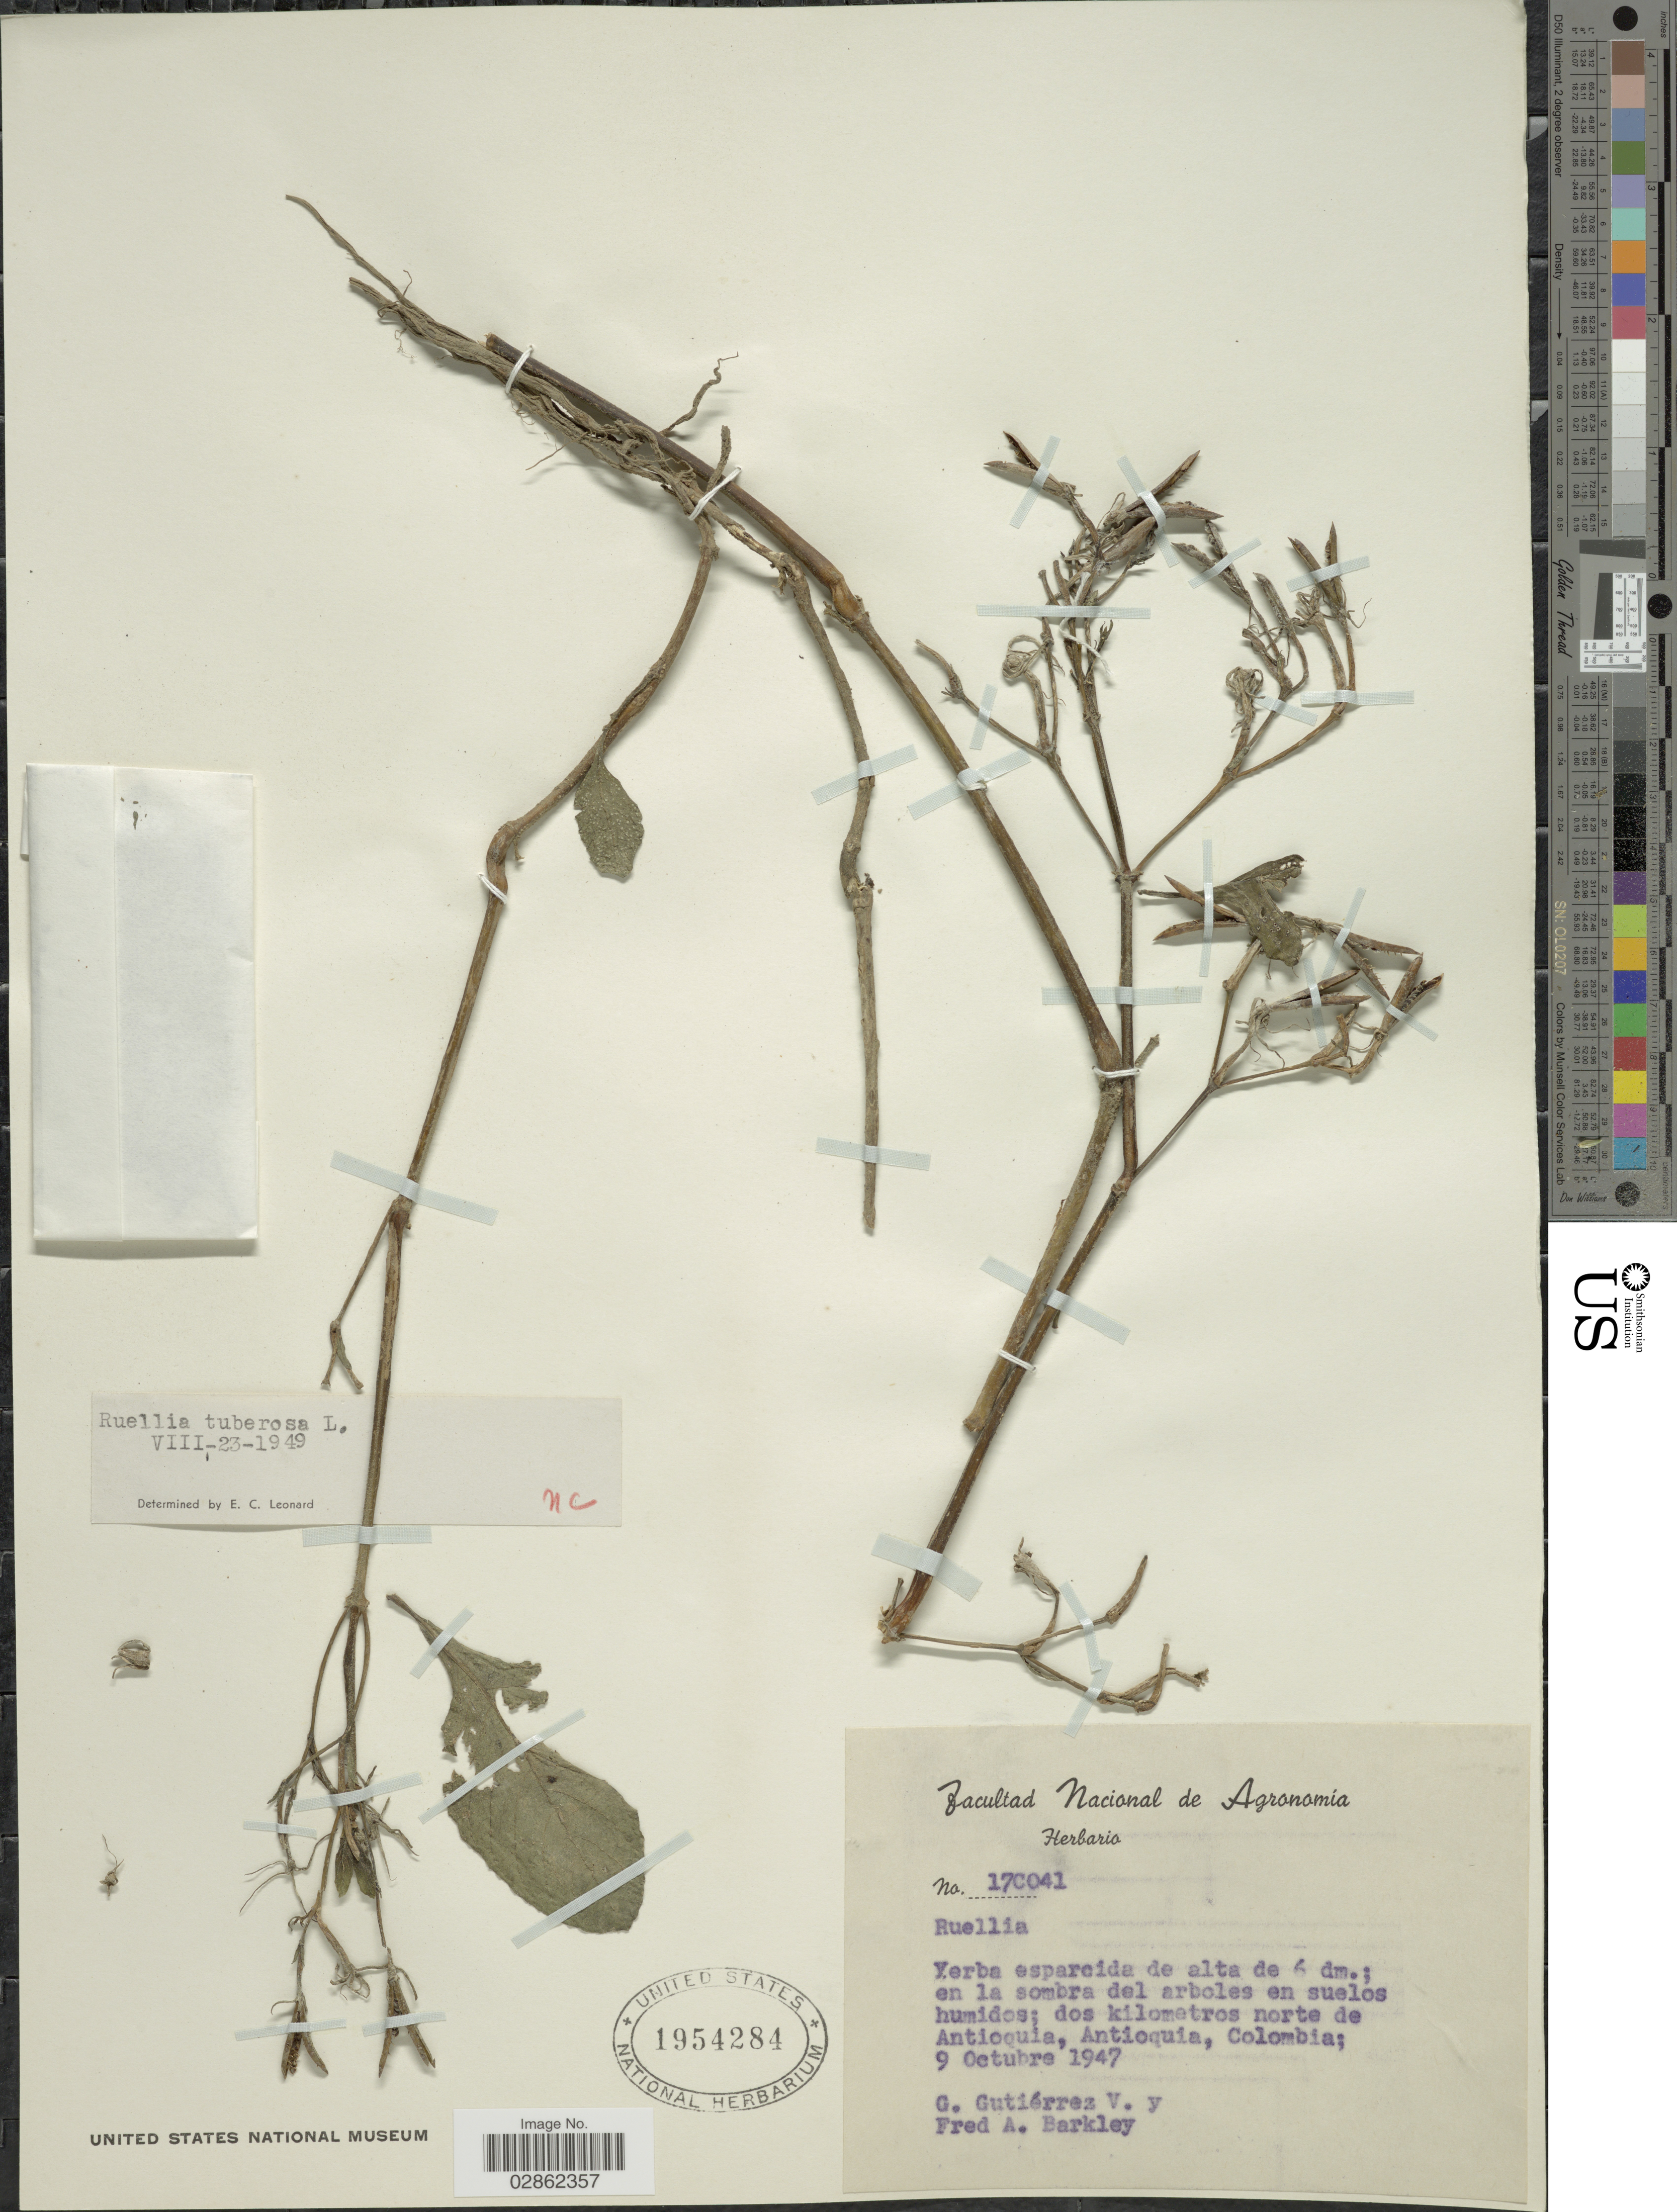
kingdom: Plantae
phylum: Tracheophyta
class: Magnoliopsida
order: Lamiales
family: Acanthaceae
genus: Ruellia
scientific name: Ruellia tuberosa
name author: L.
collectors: G. Gutiérrez V. & F. A. Barkley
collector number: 17C041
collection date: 1947-10-09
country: Colombia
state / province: Antioquia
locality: Dos kilometros norte de Antioquia, Antioquia.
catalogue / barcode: US 1954284